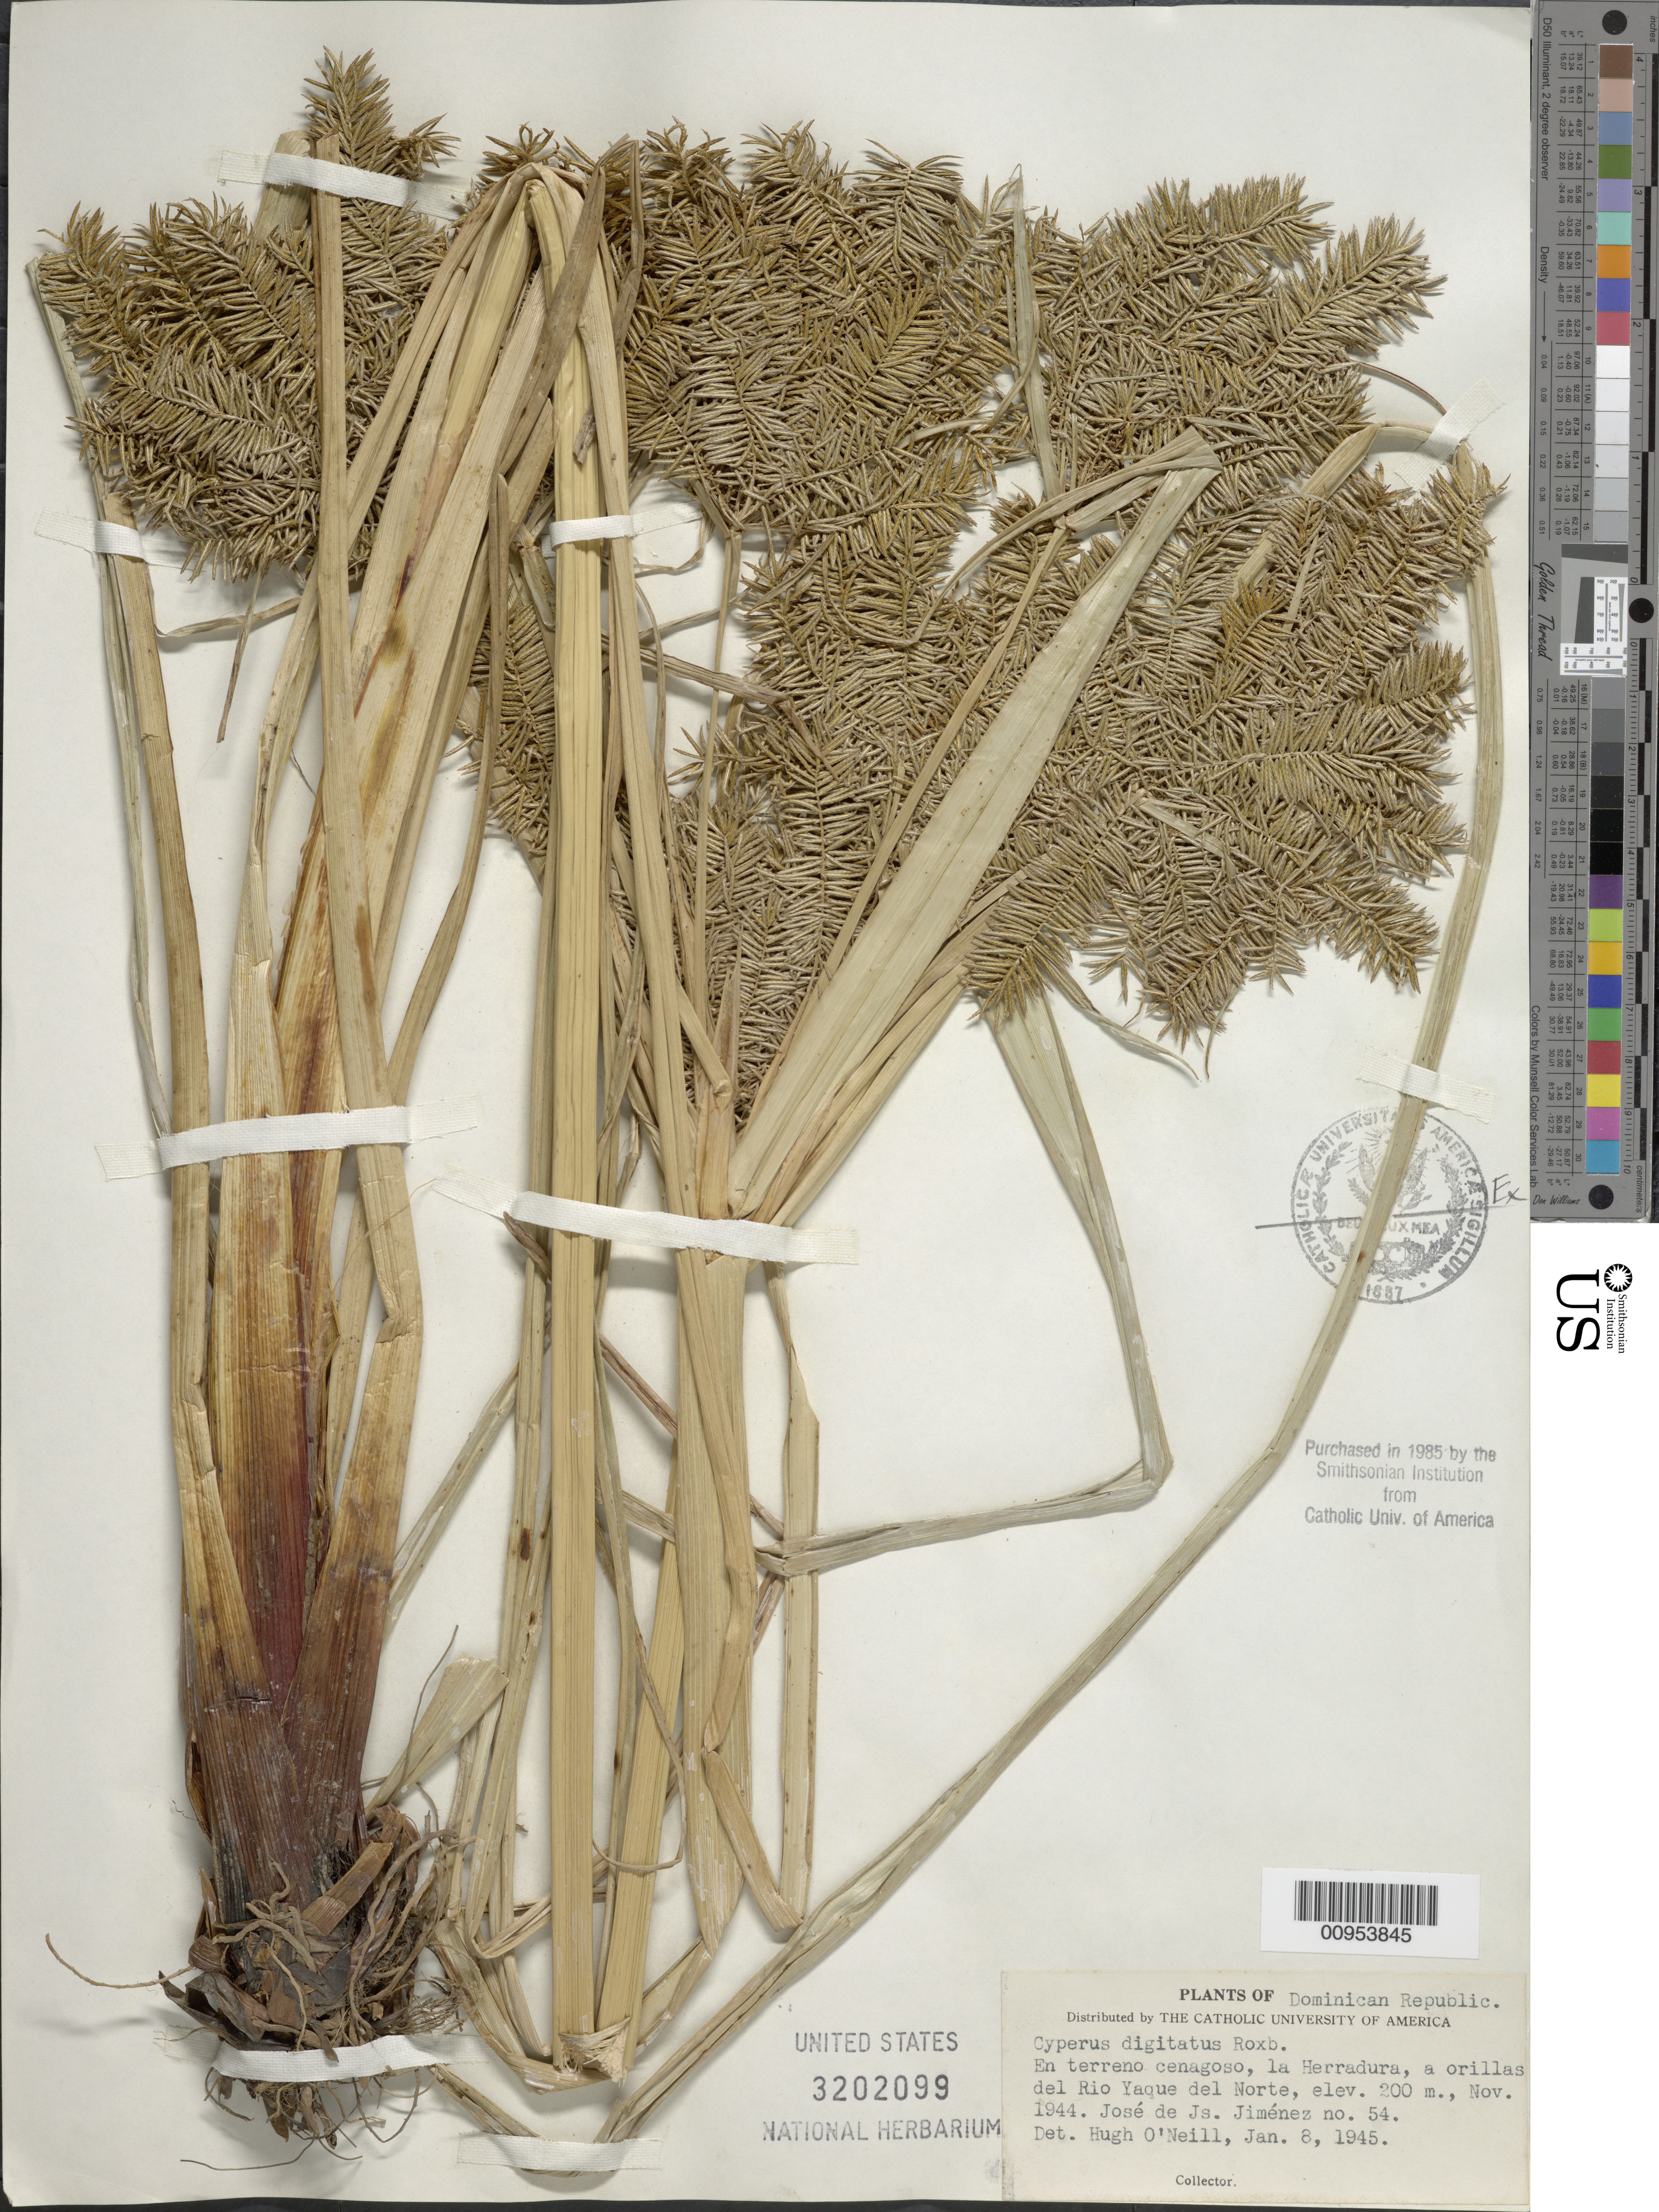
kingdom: Plantae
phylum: Tracheophyta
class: Liliopsida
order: Poales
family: Cyperaceae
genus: Cyperus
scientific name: Cyperus digitatus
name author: Roxb.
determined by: O'Neill, Hugh T.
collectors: J. J. Jiménez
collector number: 54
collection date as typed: Nov 1944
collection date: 1944-11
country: Dominican Republic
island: Hispaniola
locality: la Herradura, a orillas del Rio Yaque del Norte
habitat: En terreno cenagoso, a orillas del rio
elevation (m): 200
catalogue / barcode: US 3202099